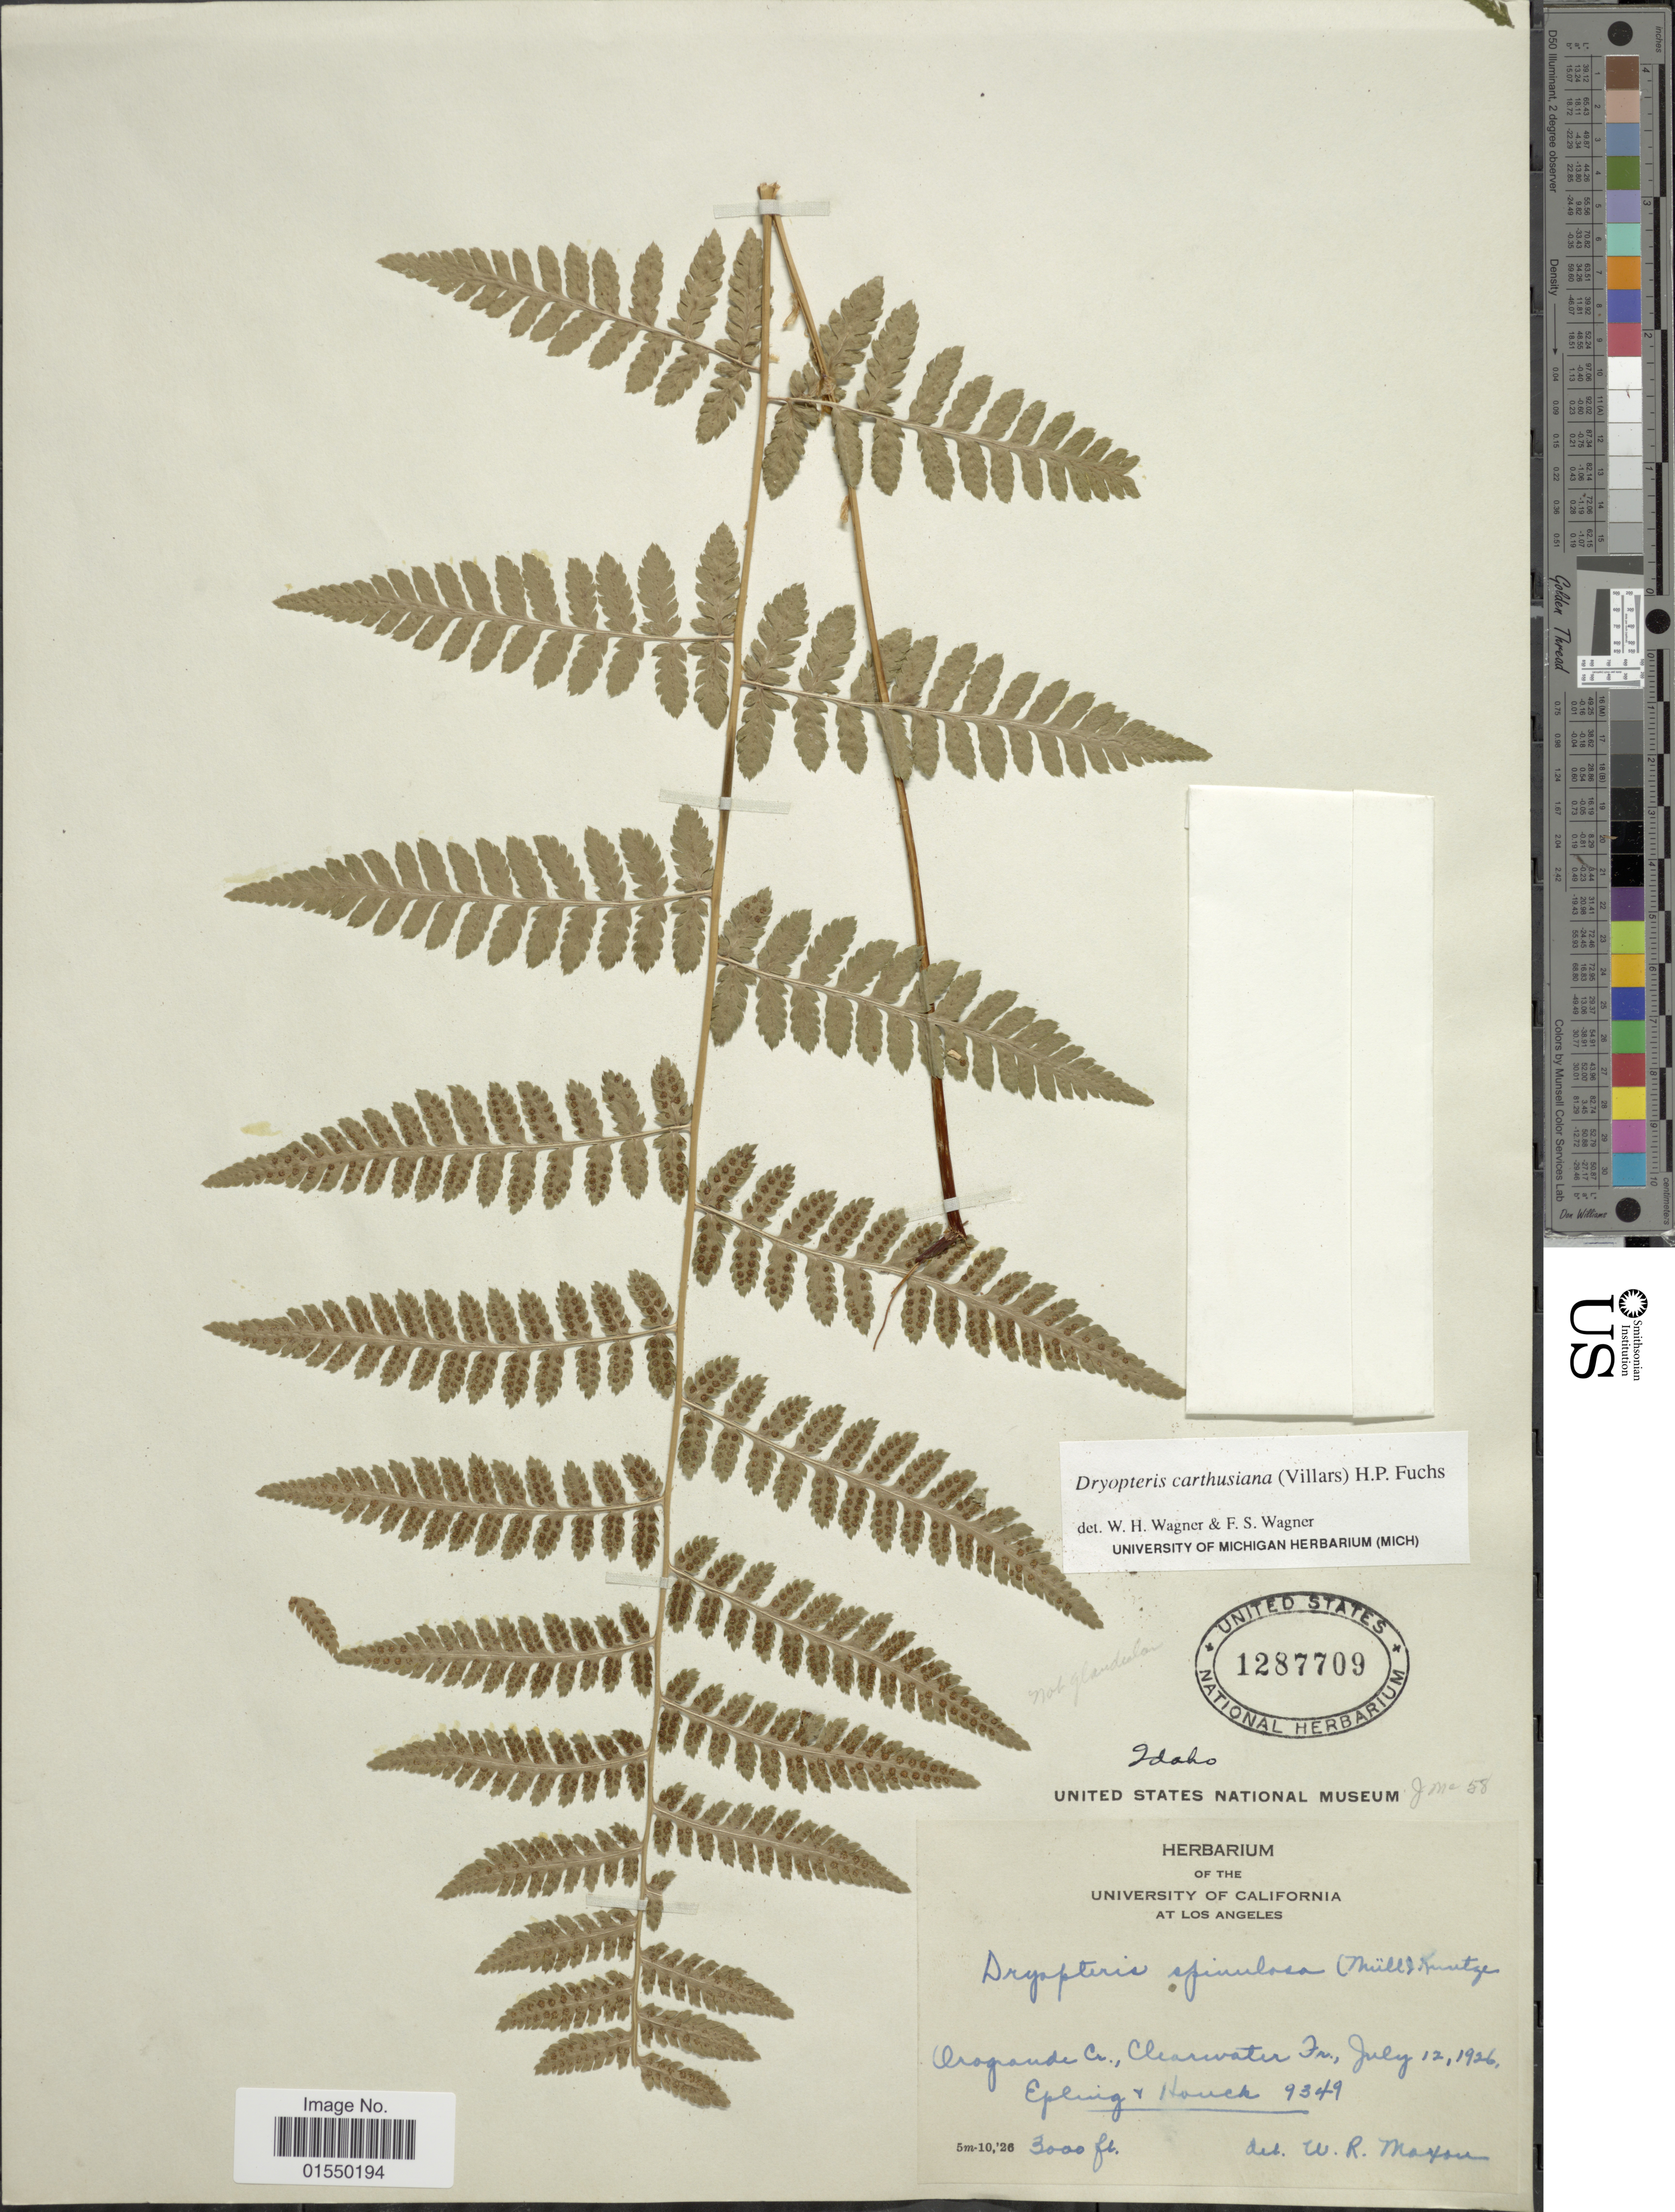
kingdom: Plantae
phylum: Tracheophyta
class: Polypodiopsida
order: Polypodiales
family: Dryopteridaceae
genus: Dryopteris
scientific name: Dryopteris carthusiana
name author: (Villars) H.P. Fuchs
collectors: -- Epling & -. Hauch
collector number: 9349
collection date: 1926-07-12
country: United States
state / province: Idaho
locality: Orogande co., Clearwater Fr.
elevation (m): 914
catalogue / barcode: US 1287709